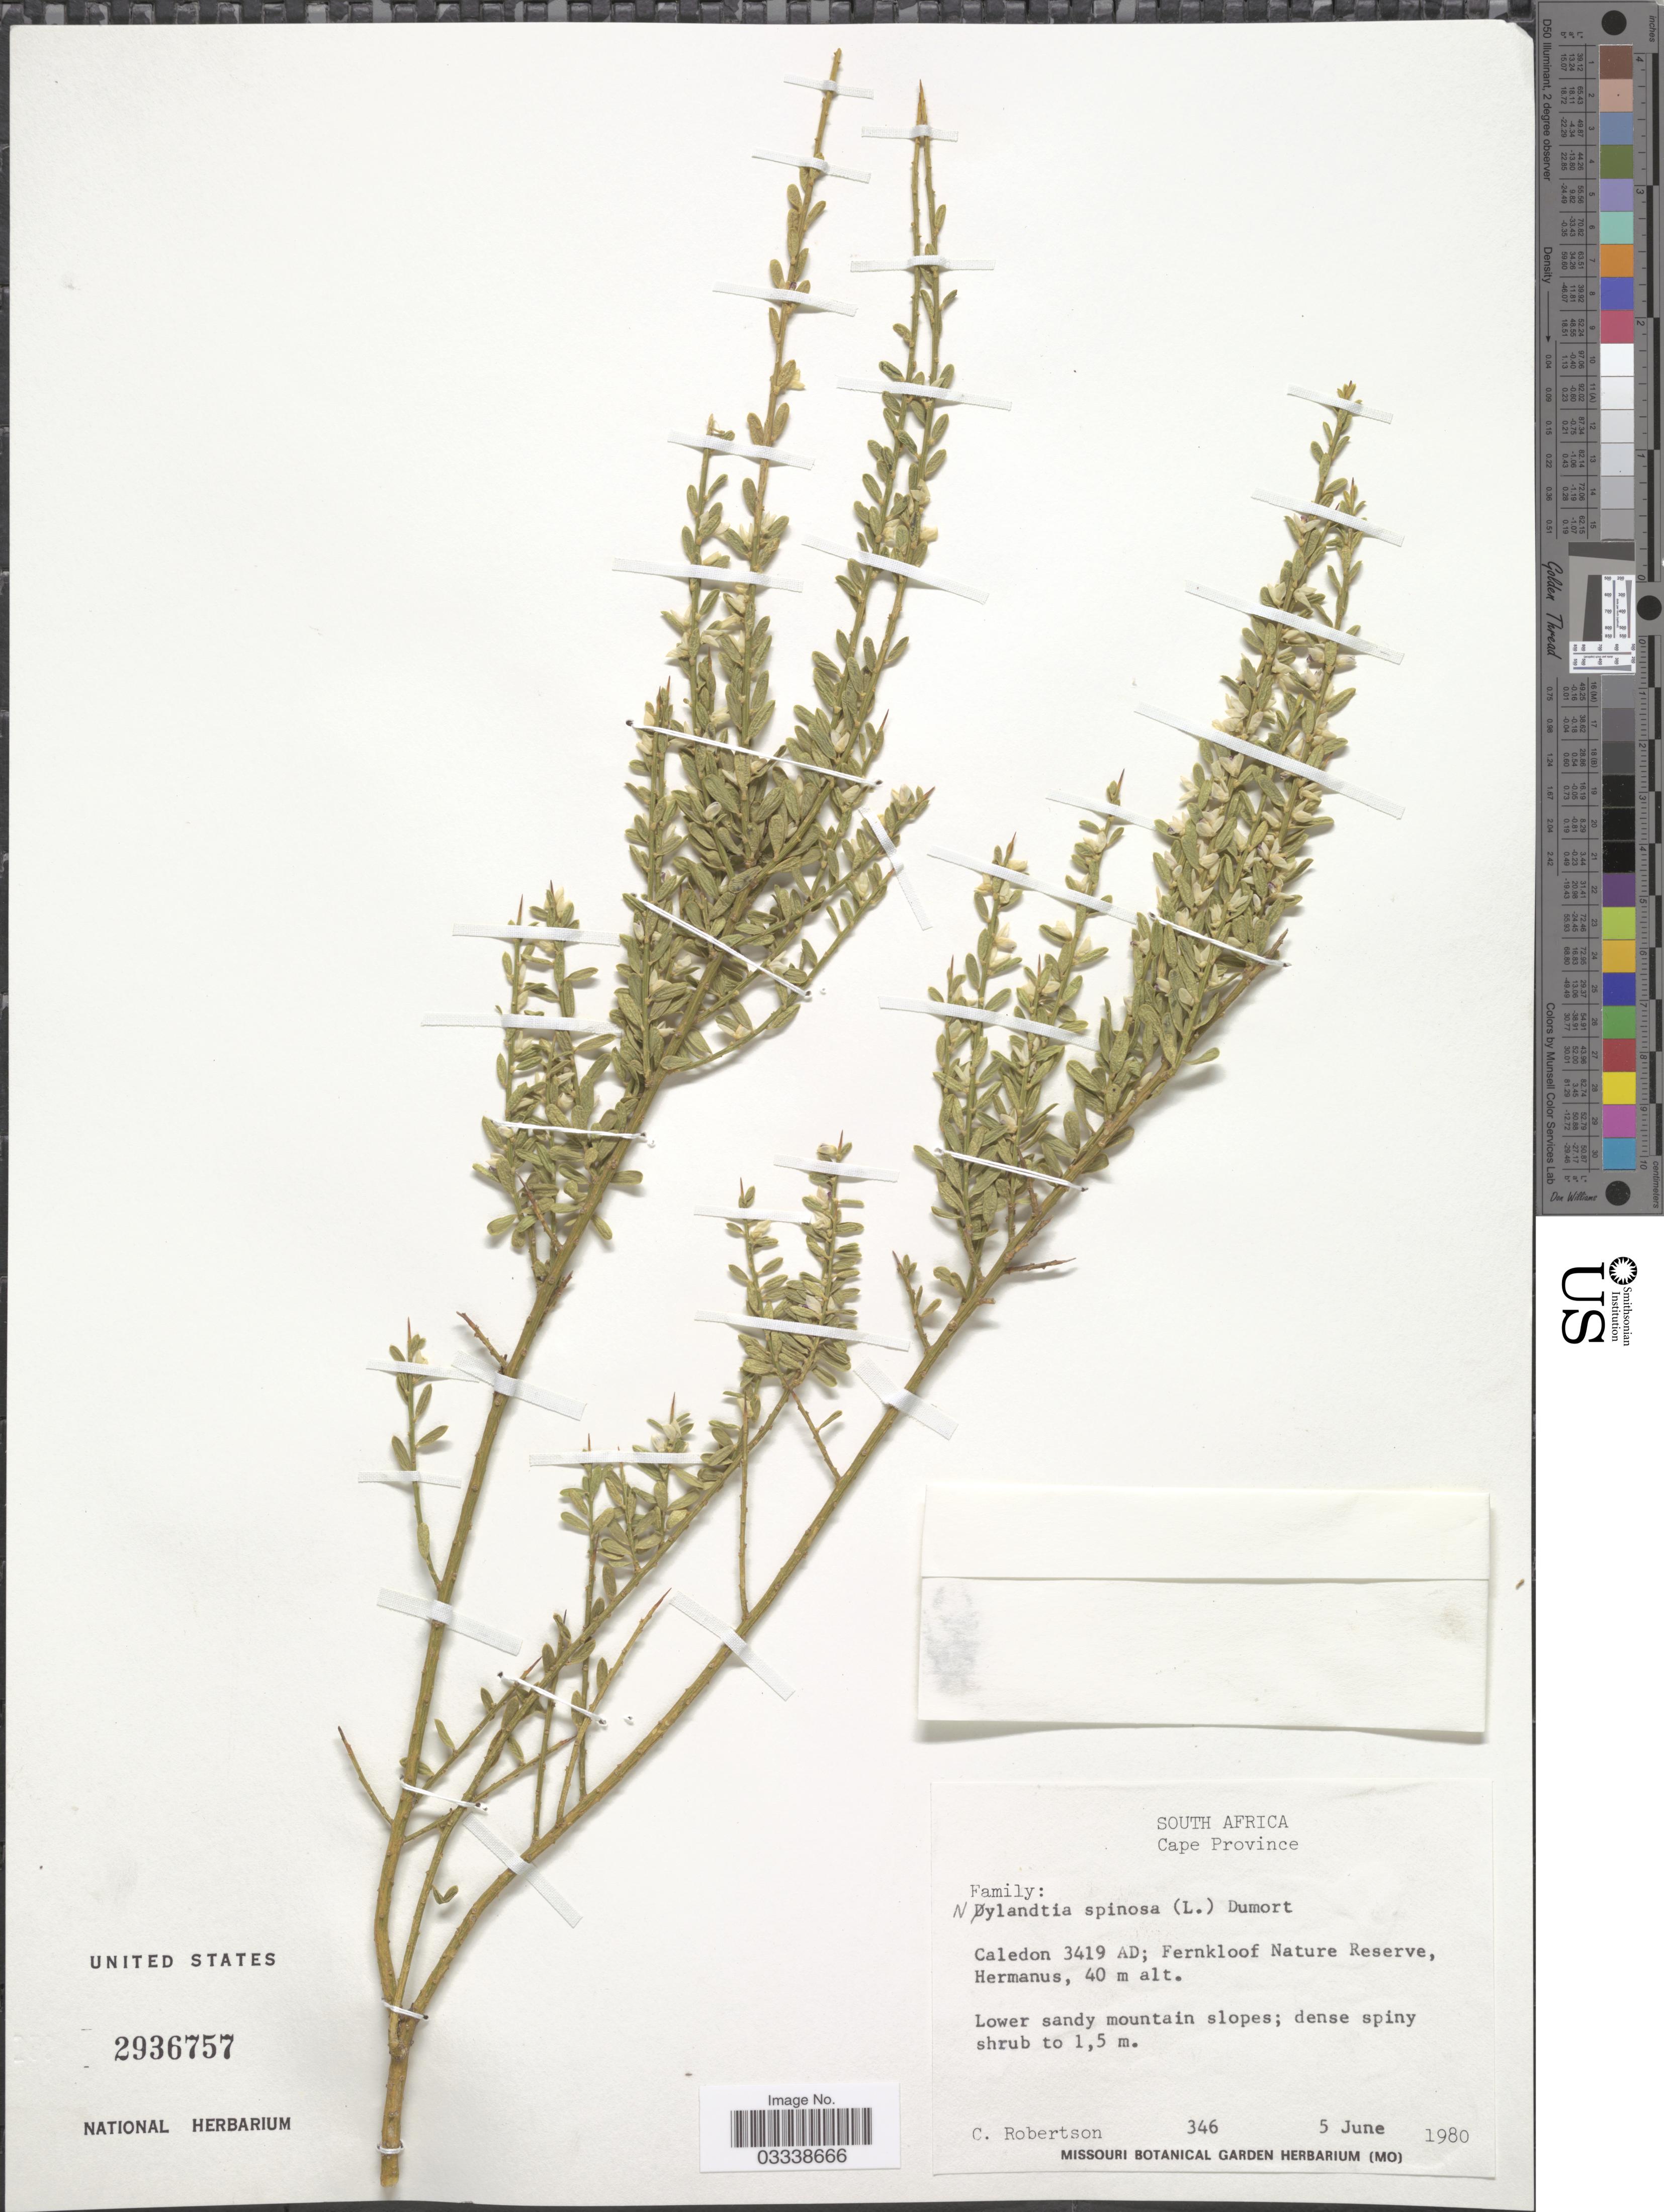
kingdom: Plantae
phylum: Tracheophyta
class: Magnoliopsida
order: Fabales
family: Polygalaceae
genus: Muraltia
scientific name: Muraltia spinosa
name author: (L.) F. Forest & J.C. Manning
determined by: Strong, Mark T., (BOT), Smithsonian Institution - National Museum of Natural History (UNITED STATES)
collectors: C. Robertson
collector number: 346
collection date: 1980-06-05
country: South Africa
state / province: Western Cape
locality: Caledon 3419 AD; Fernkloof Nature Reserve, Hermanus.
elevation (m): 40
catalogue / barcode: US 2936757